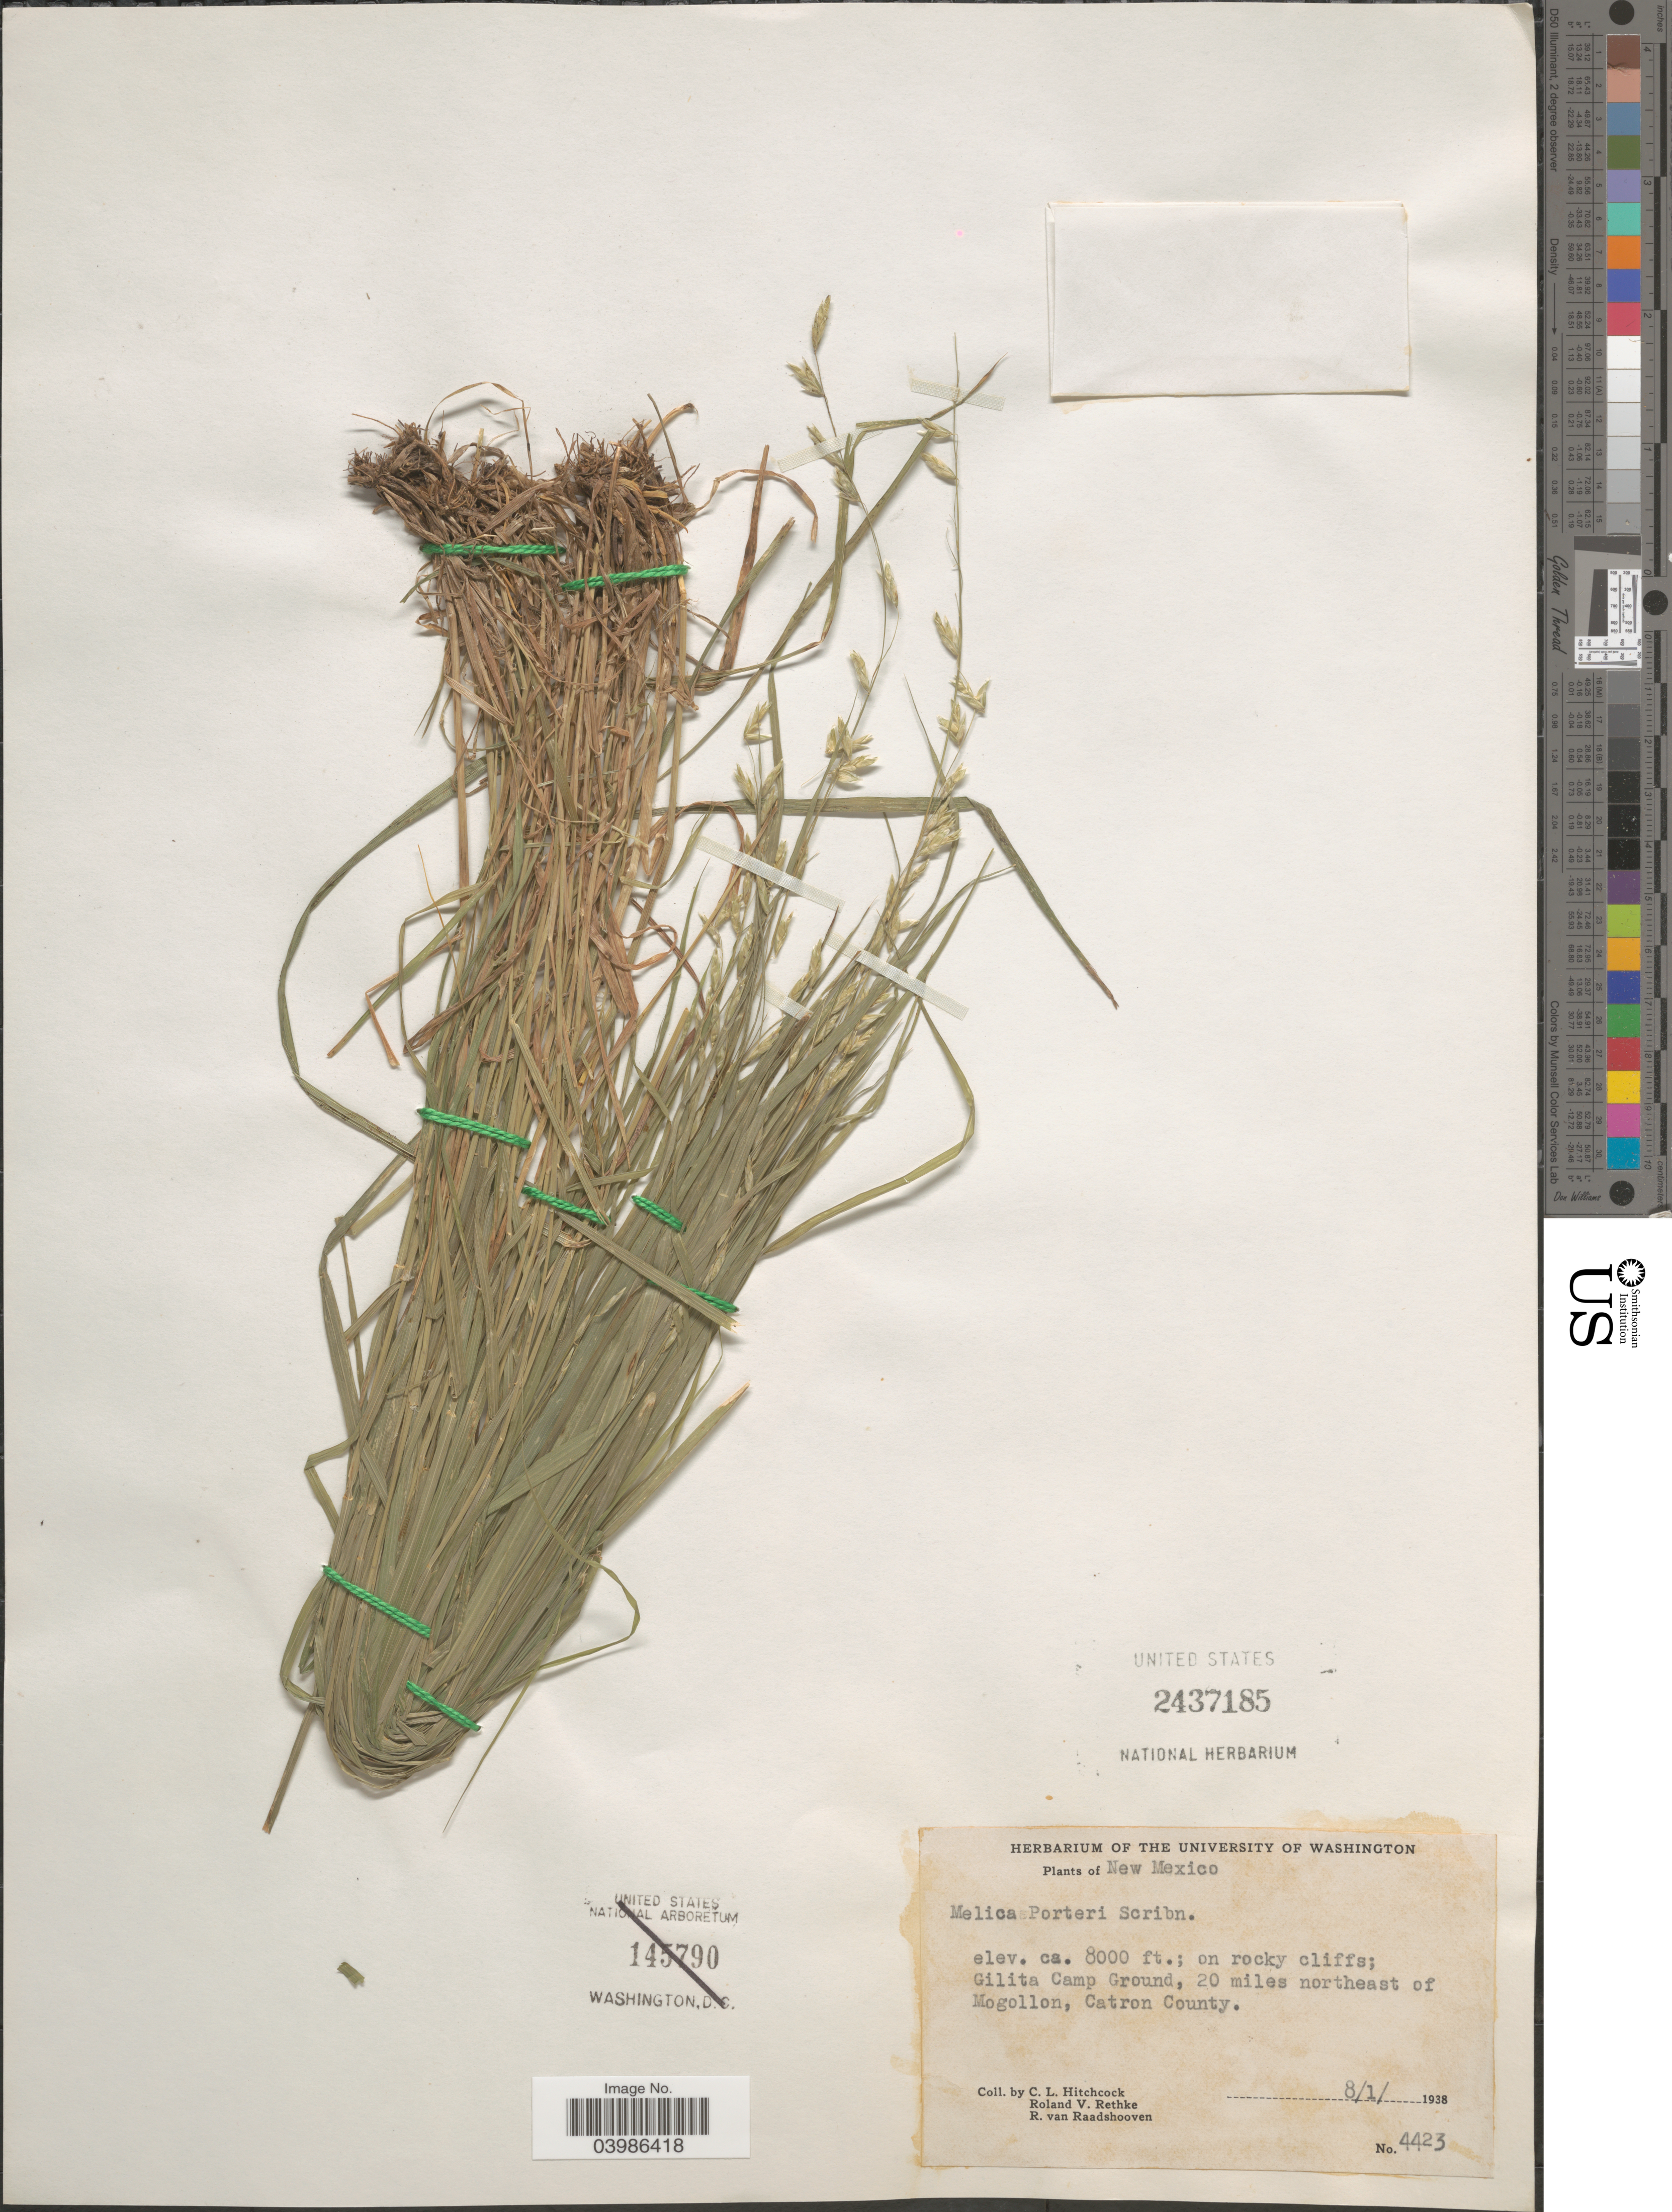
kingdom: Plantae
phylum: Tracheophyta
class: Liliopsida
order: Poales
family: Poaceae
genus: Melica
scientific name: Melica porteri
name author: Scribn.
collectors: C. L. Hitchcock, R. Rethke & R. Raadshooven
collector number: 4423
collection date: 1938-08-01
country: United States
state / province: New Mexico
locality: Gilita Camp Ground, 20 miles northeast of Mogollon, Catron County.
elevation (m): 2438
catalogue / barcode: US 2437185